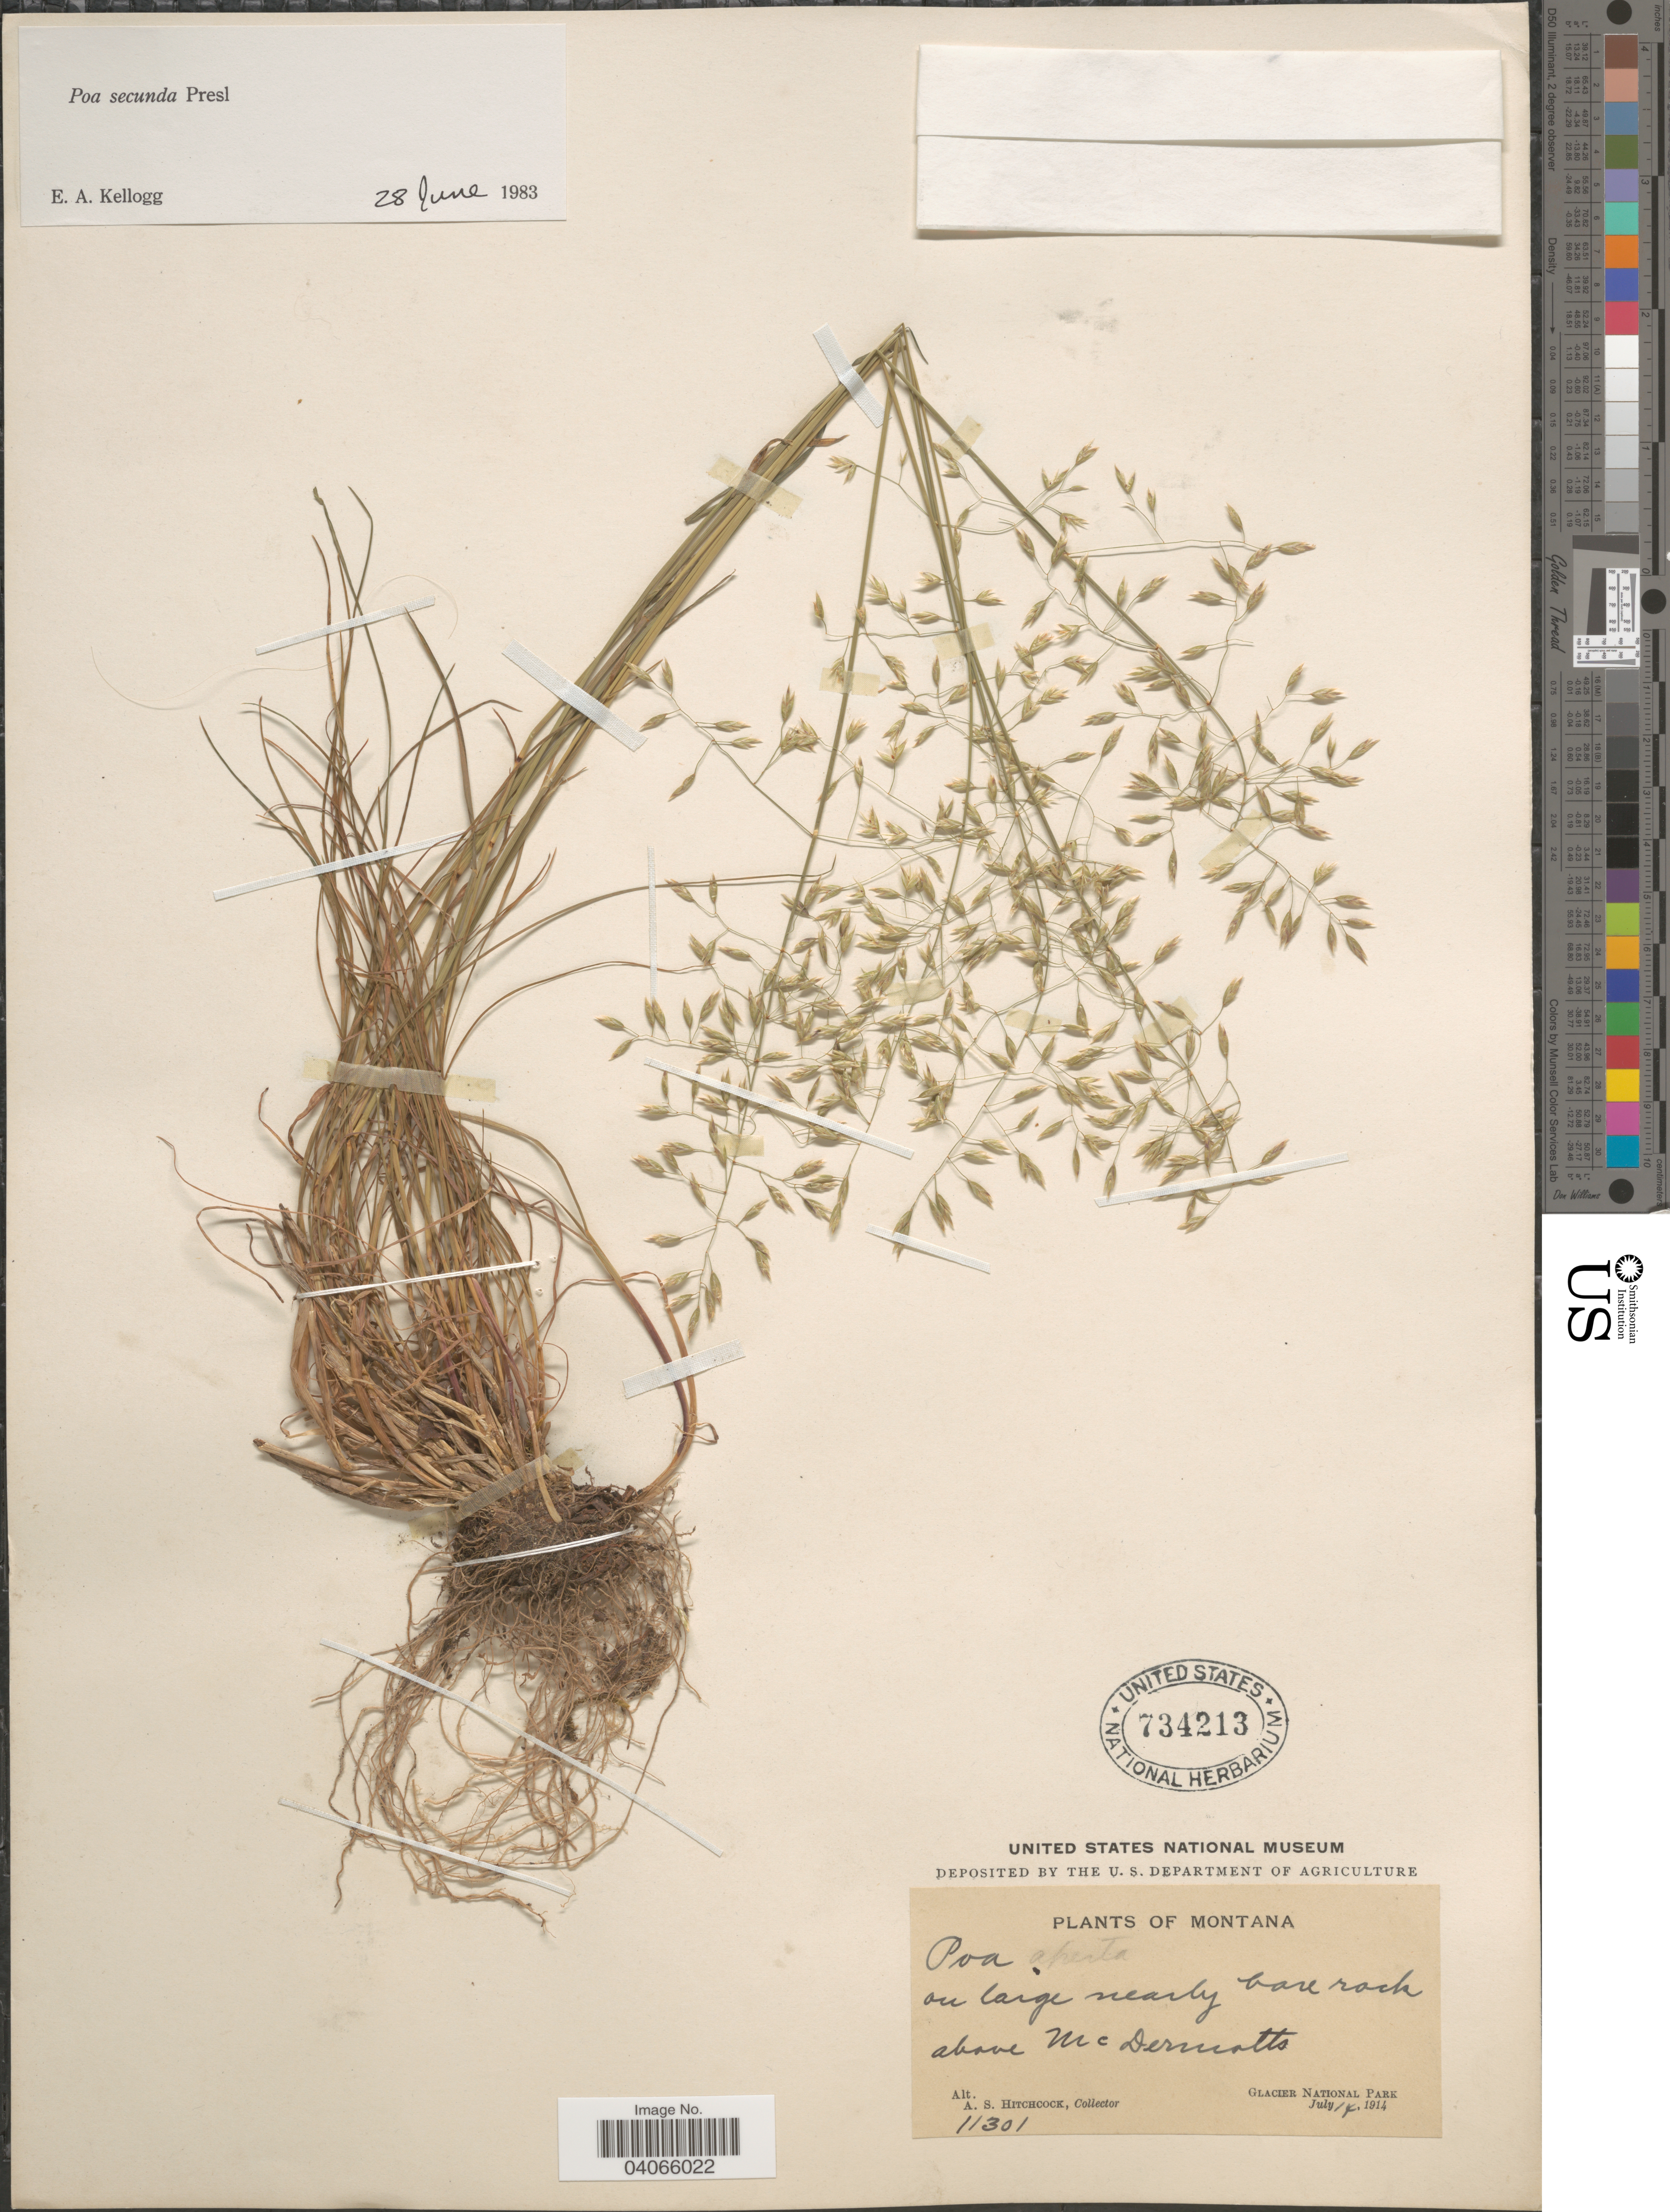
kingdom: Plantae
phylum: Tracheophyta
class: Liliopsida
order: Poales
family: Poaceae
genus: Poa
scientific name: Poa secunda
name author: J. Presl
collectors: A. S. Hitchcock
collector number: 11301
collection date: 1914-07-14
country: United States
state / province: Montana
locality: Above McDermotts. Glacier National Park.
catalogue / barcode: US 734213